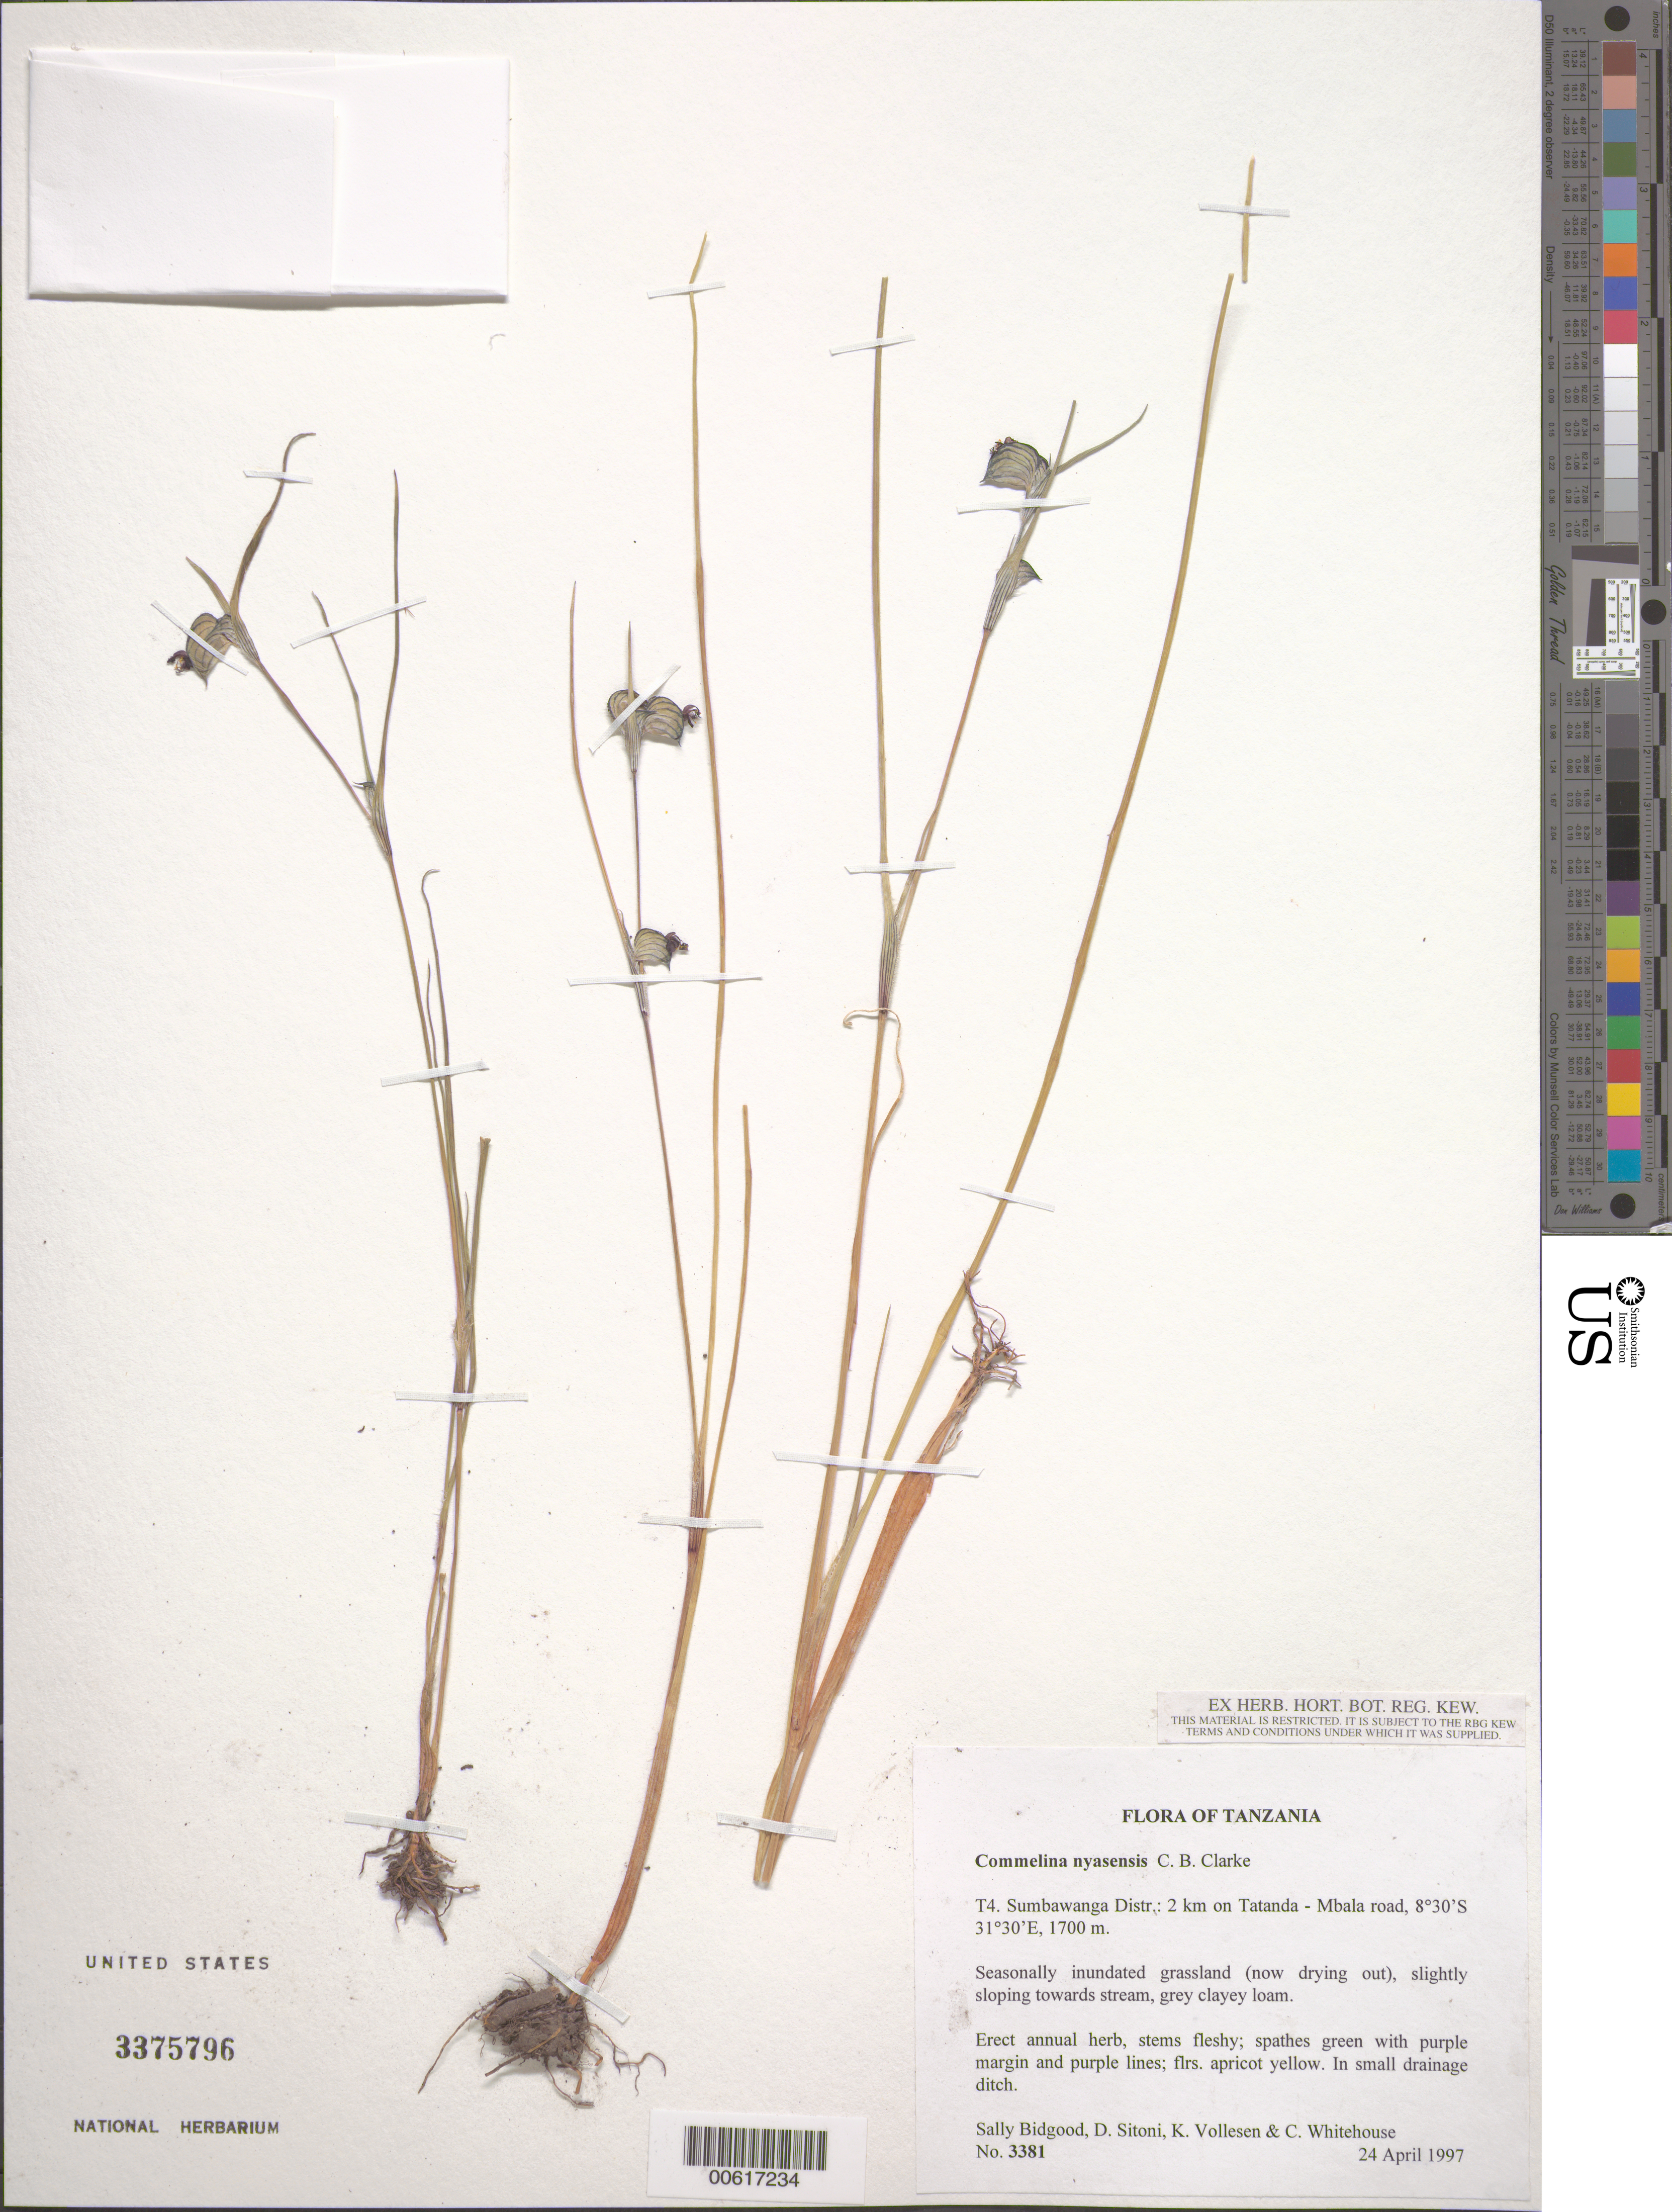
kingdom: Plantae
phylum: Tracheophyta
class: Liliopsida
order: Commelinales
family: Commelinaceae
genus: Commelina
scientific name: Commelina nyasensis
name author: C.B. Clarke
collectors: G. Bidgood, D. Sitoni, K. Vollesen & C. Whitehouse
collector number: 3381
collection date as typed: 24 Apr 1997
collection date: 1997-04-24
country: Tanzania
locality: T7 sumbawanga dist., tatanda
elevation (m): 1700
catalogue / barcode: US 3375796